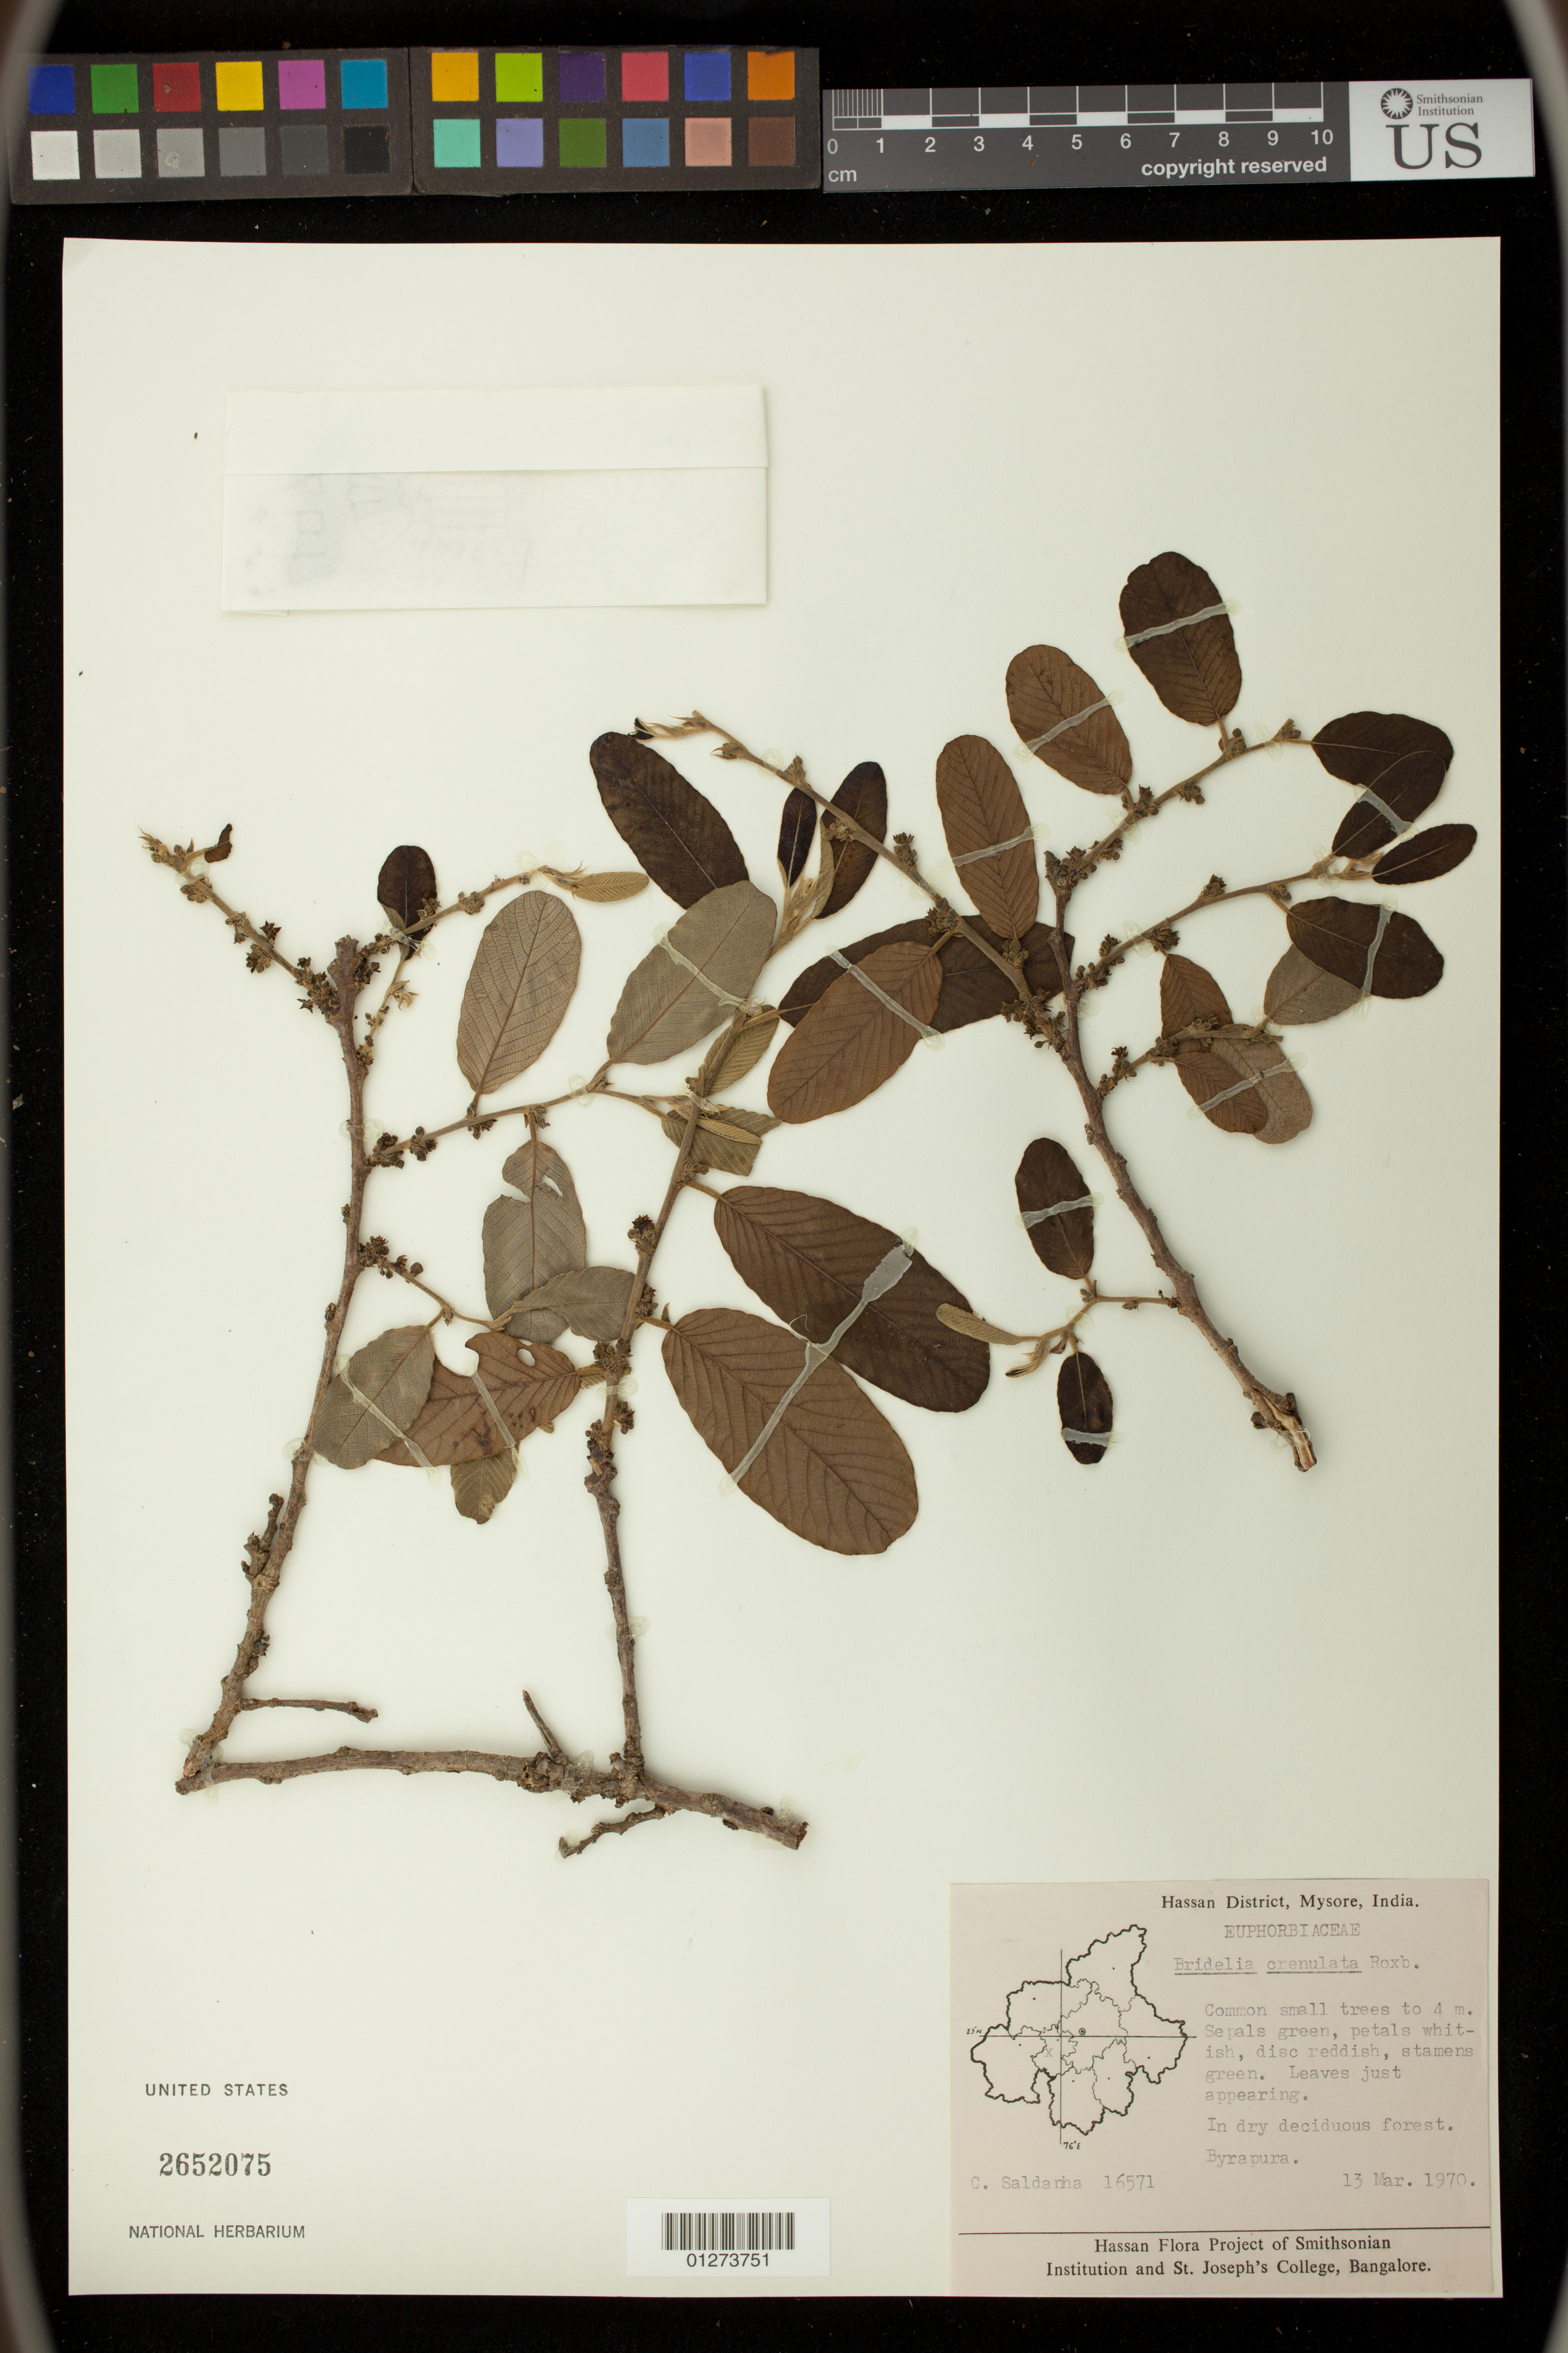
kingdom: Plantae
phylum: Tracheophyta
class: Magnoliopsida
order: Malpighiales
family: Phyllanthaceae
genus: Bridelia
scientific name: Bridelia retusa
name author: (L.) A. Juss.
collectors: C. J. Saldanha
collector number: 16571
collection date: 1970-03-13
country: India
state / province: Karnataka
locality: Byrapura, Hassan District, Mysore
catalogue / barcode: US 2652075